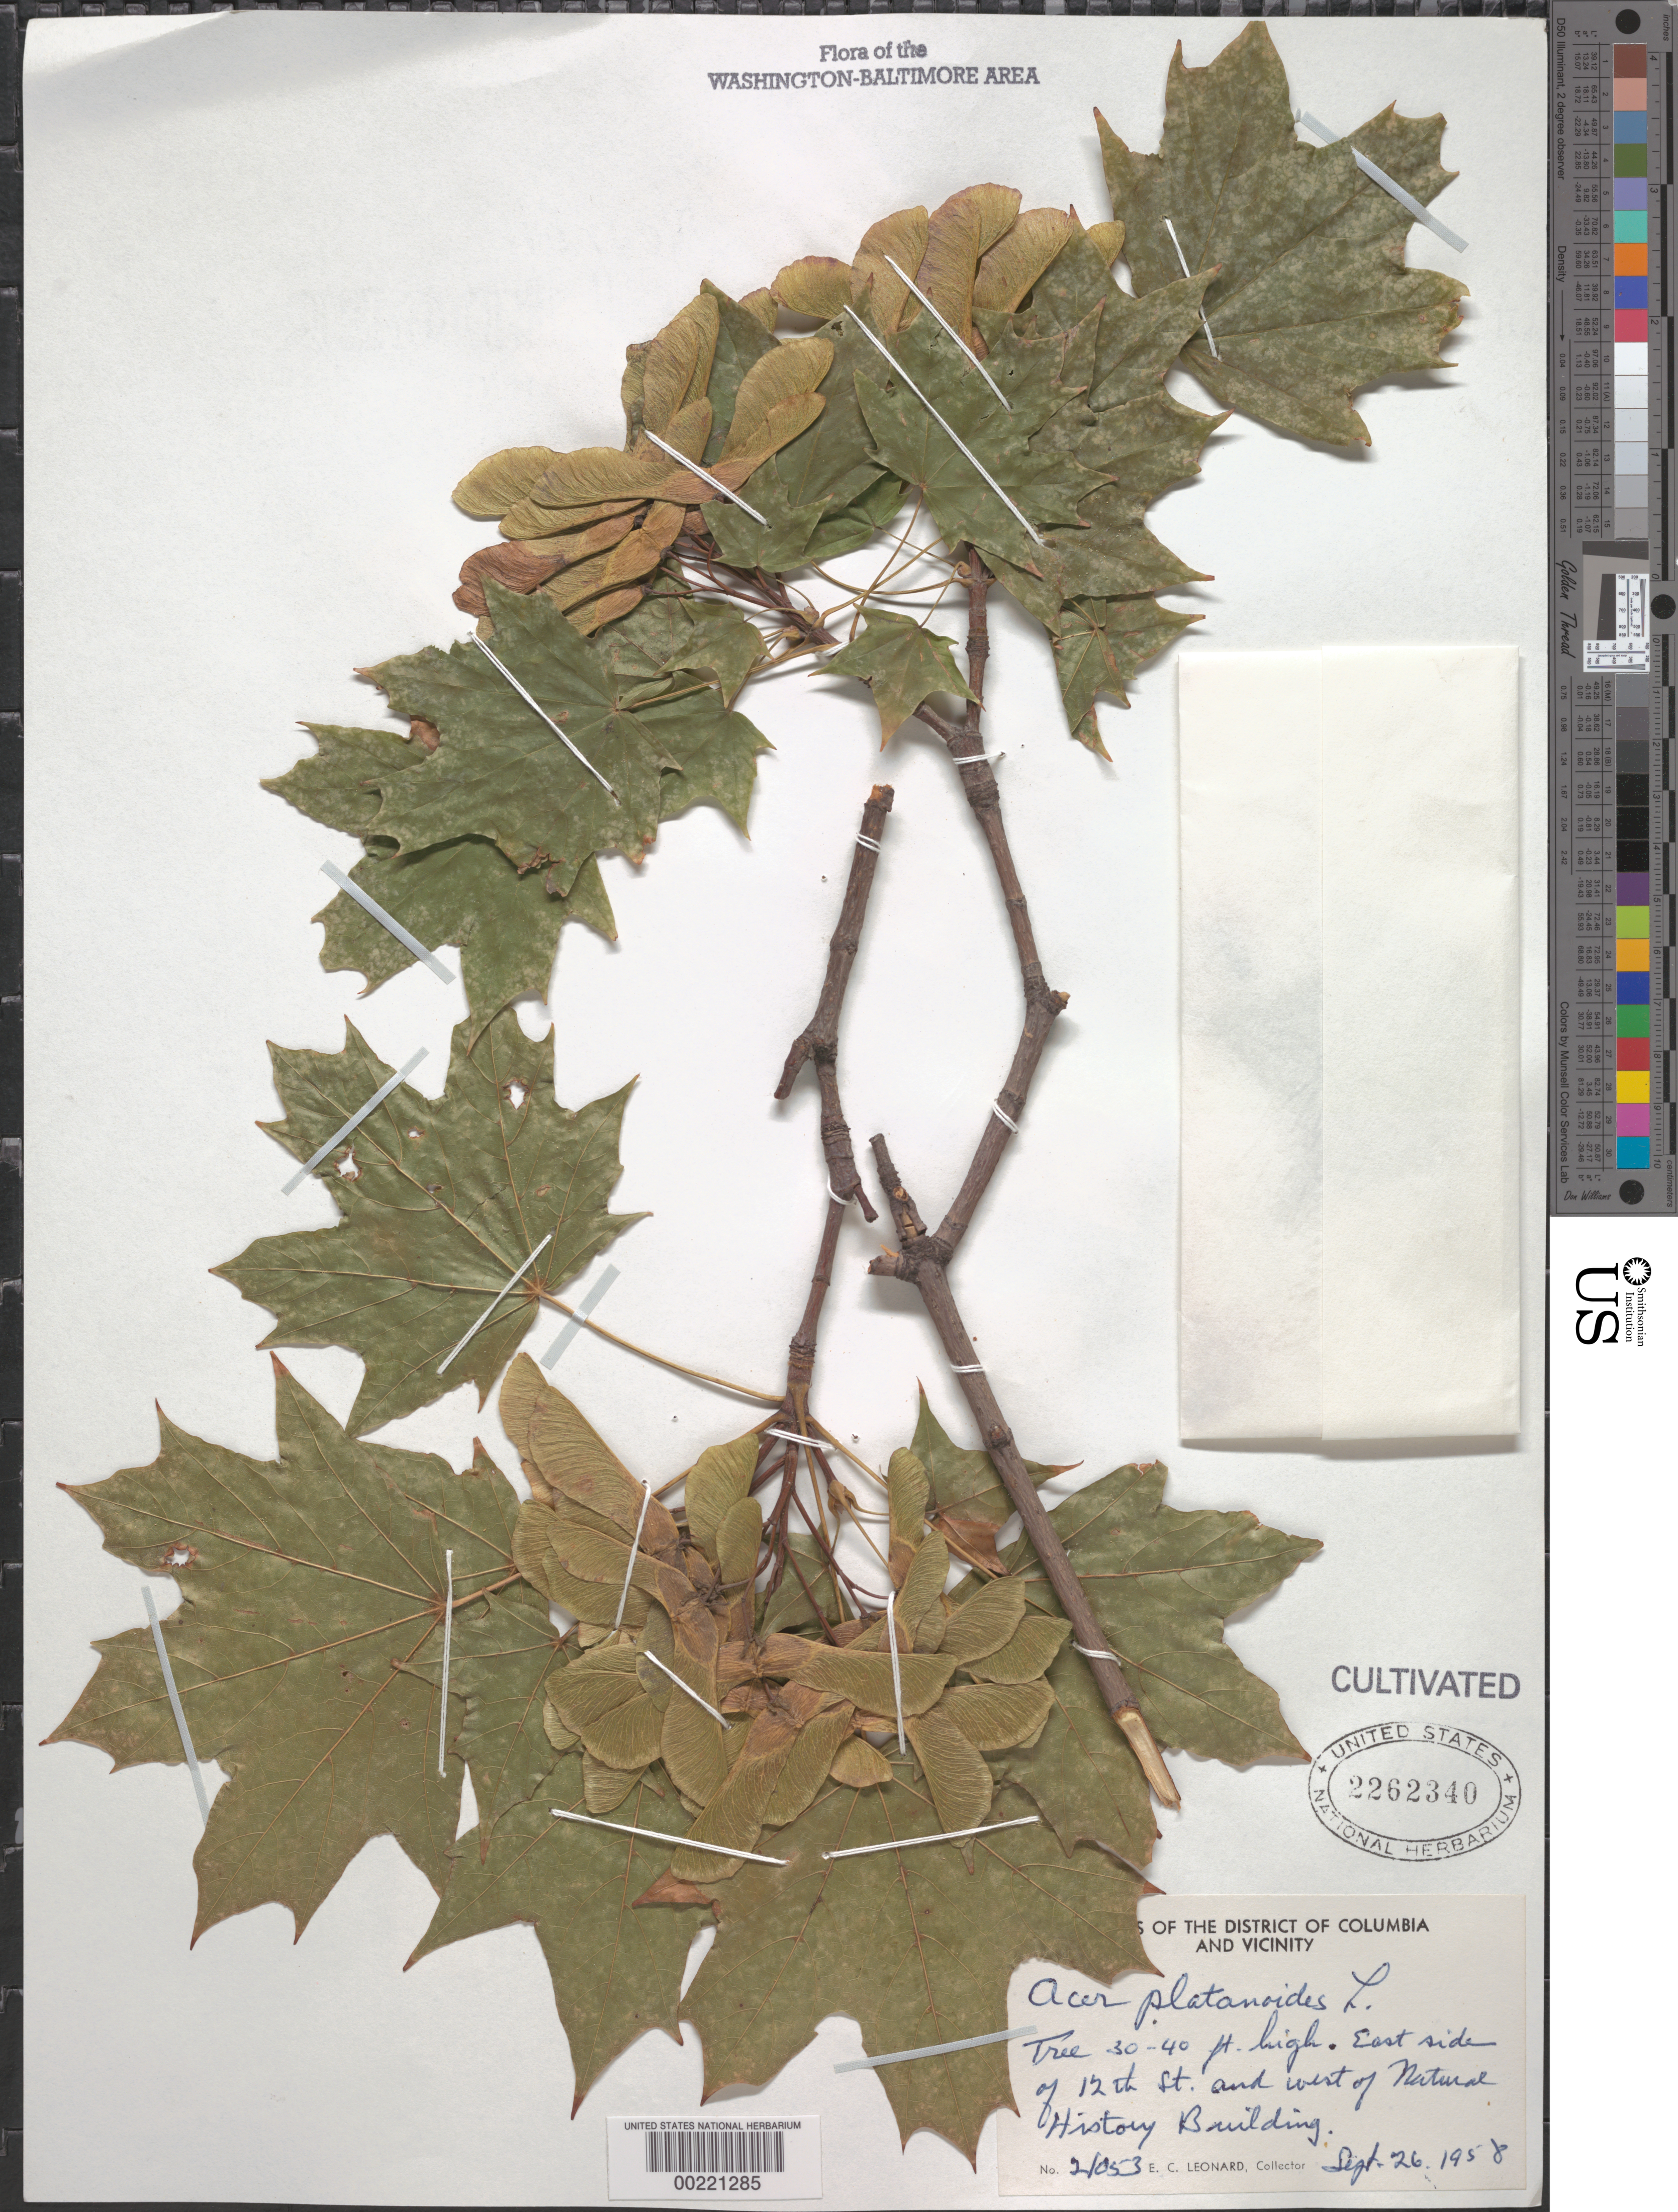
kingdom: Plantae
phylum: Tracheophyta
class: Magnoliopsida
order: Sapindales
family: Sapindaceae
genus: Acer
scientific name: Acer platanoides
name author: L.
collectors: E. C. Leonard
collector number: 21053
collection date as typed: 26 Sep 1958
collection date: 1958-09-26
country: United States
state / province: District of Columbia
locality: E side of 12th St and W of Natural History Building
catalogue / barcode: US 2262340